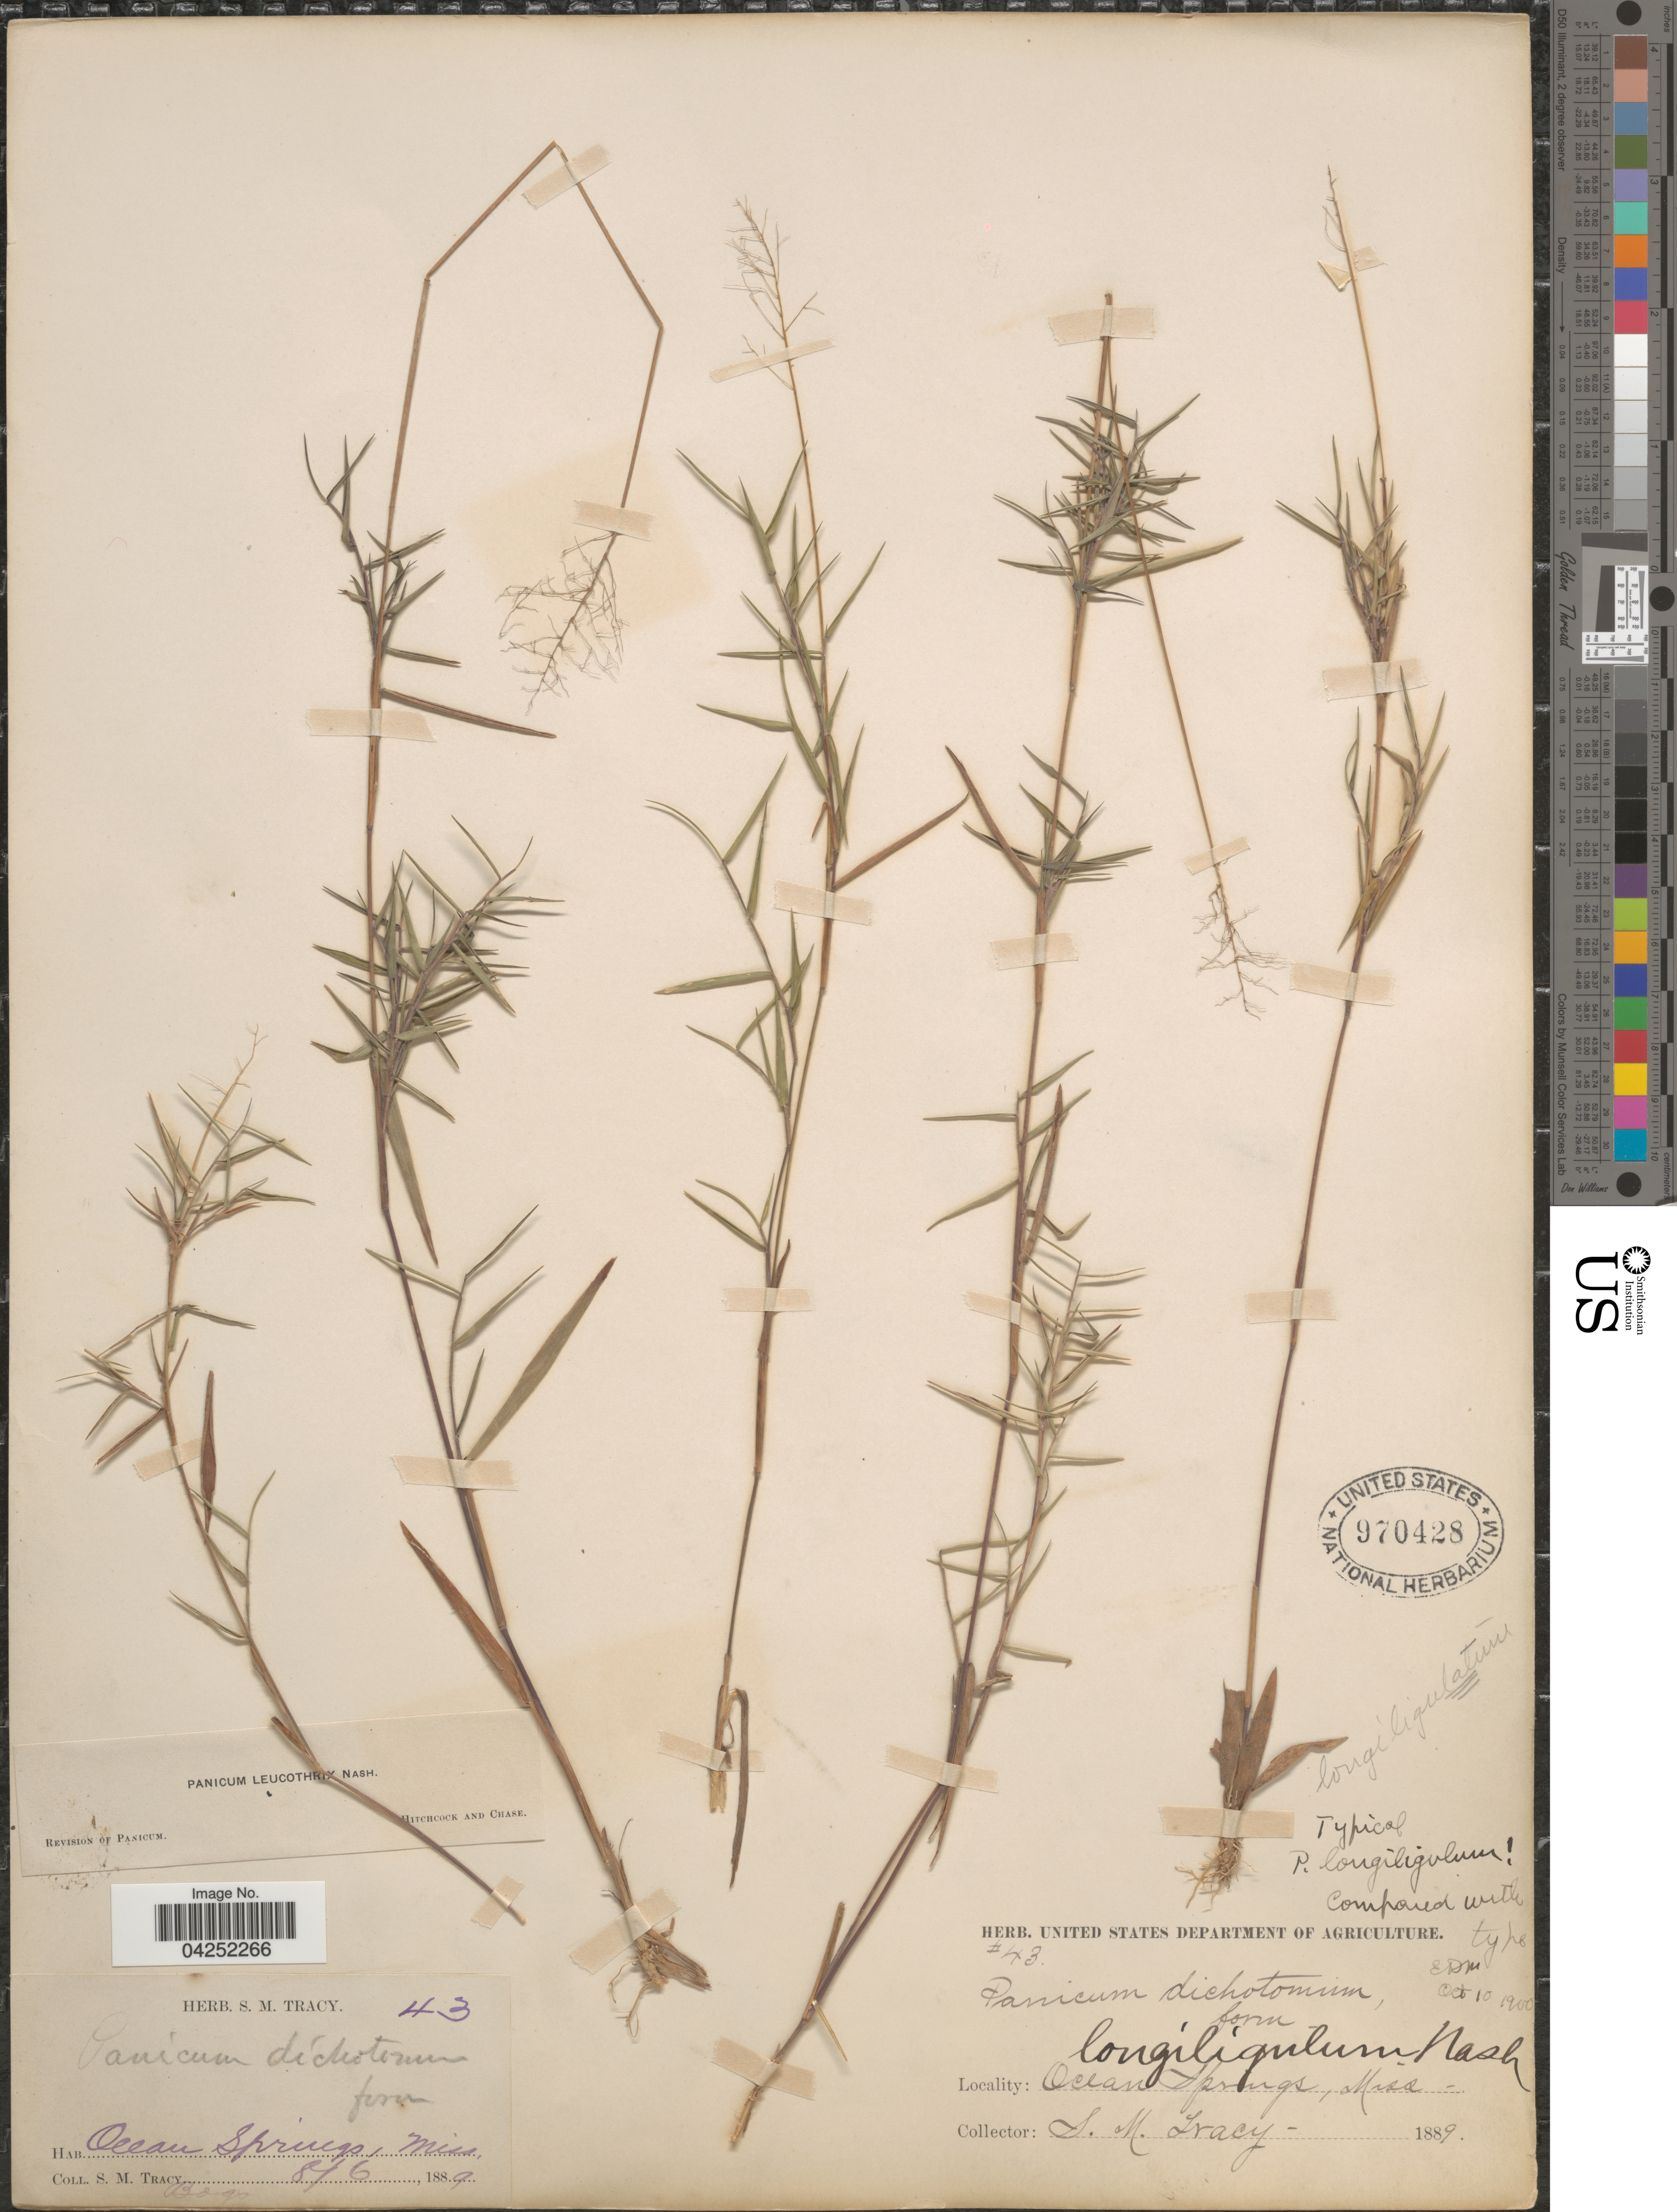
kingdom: Plantae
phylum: Tracheophyta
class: Liliopsida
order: Poales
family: Poaceae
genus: Dichanthelium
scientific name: Dichanthelium acuminatum var. longiligulatum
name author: (Nash) Gould & C.A. Clark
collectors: S. M. Tracy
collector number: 43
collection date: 1889-08-06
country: United States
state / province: Mississippi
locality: Ocean Springs.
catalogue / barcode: US 970428